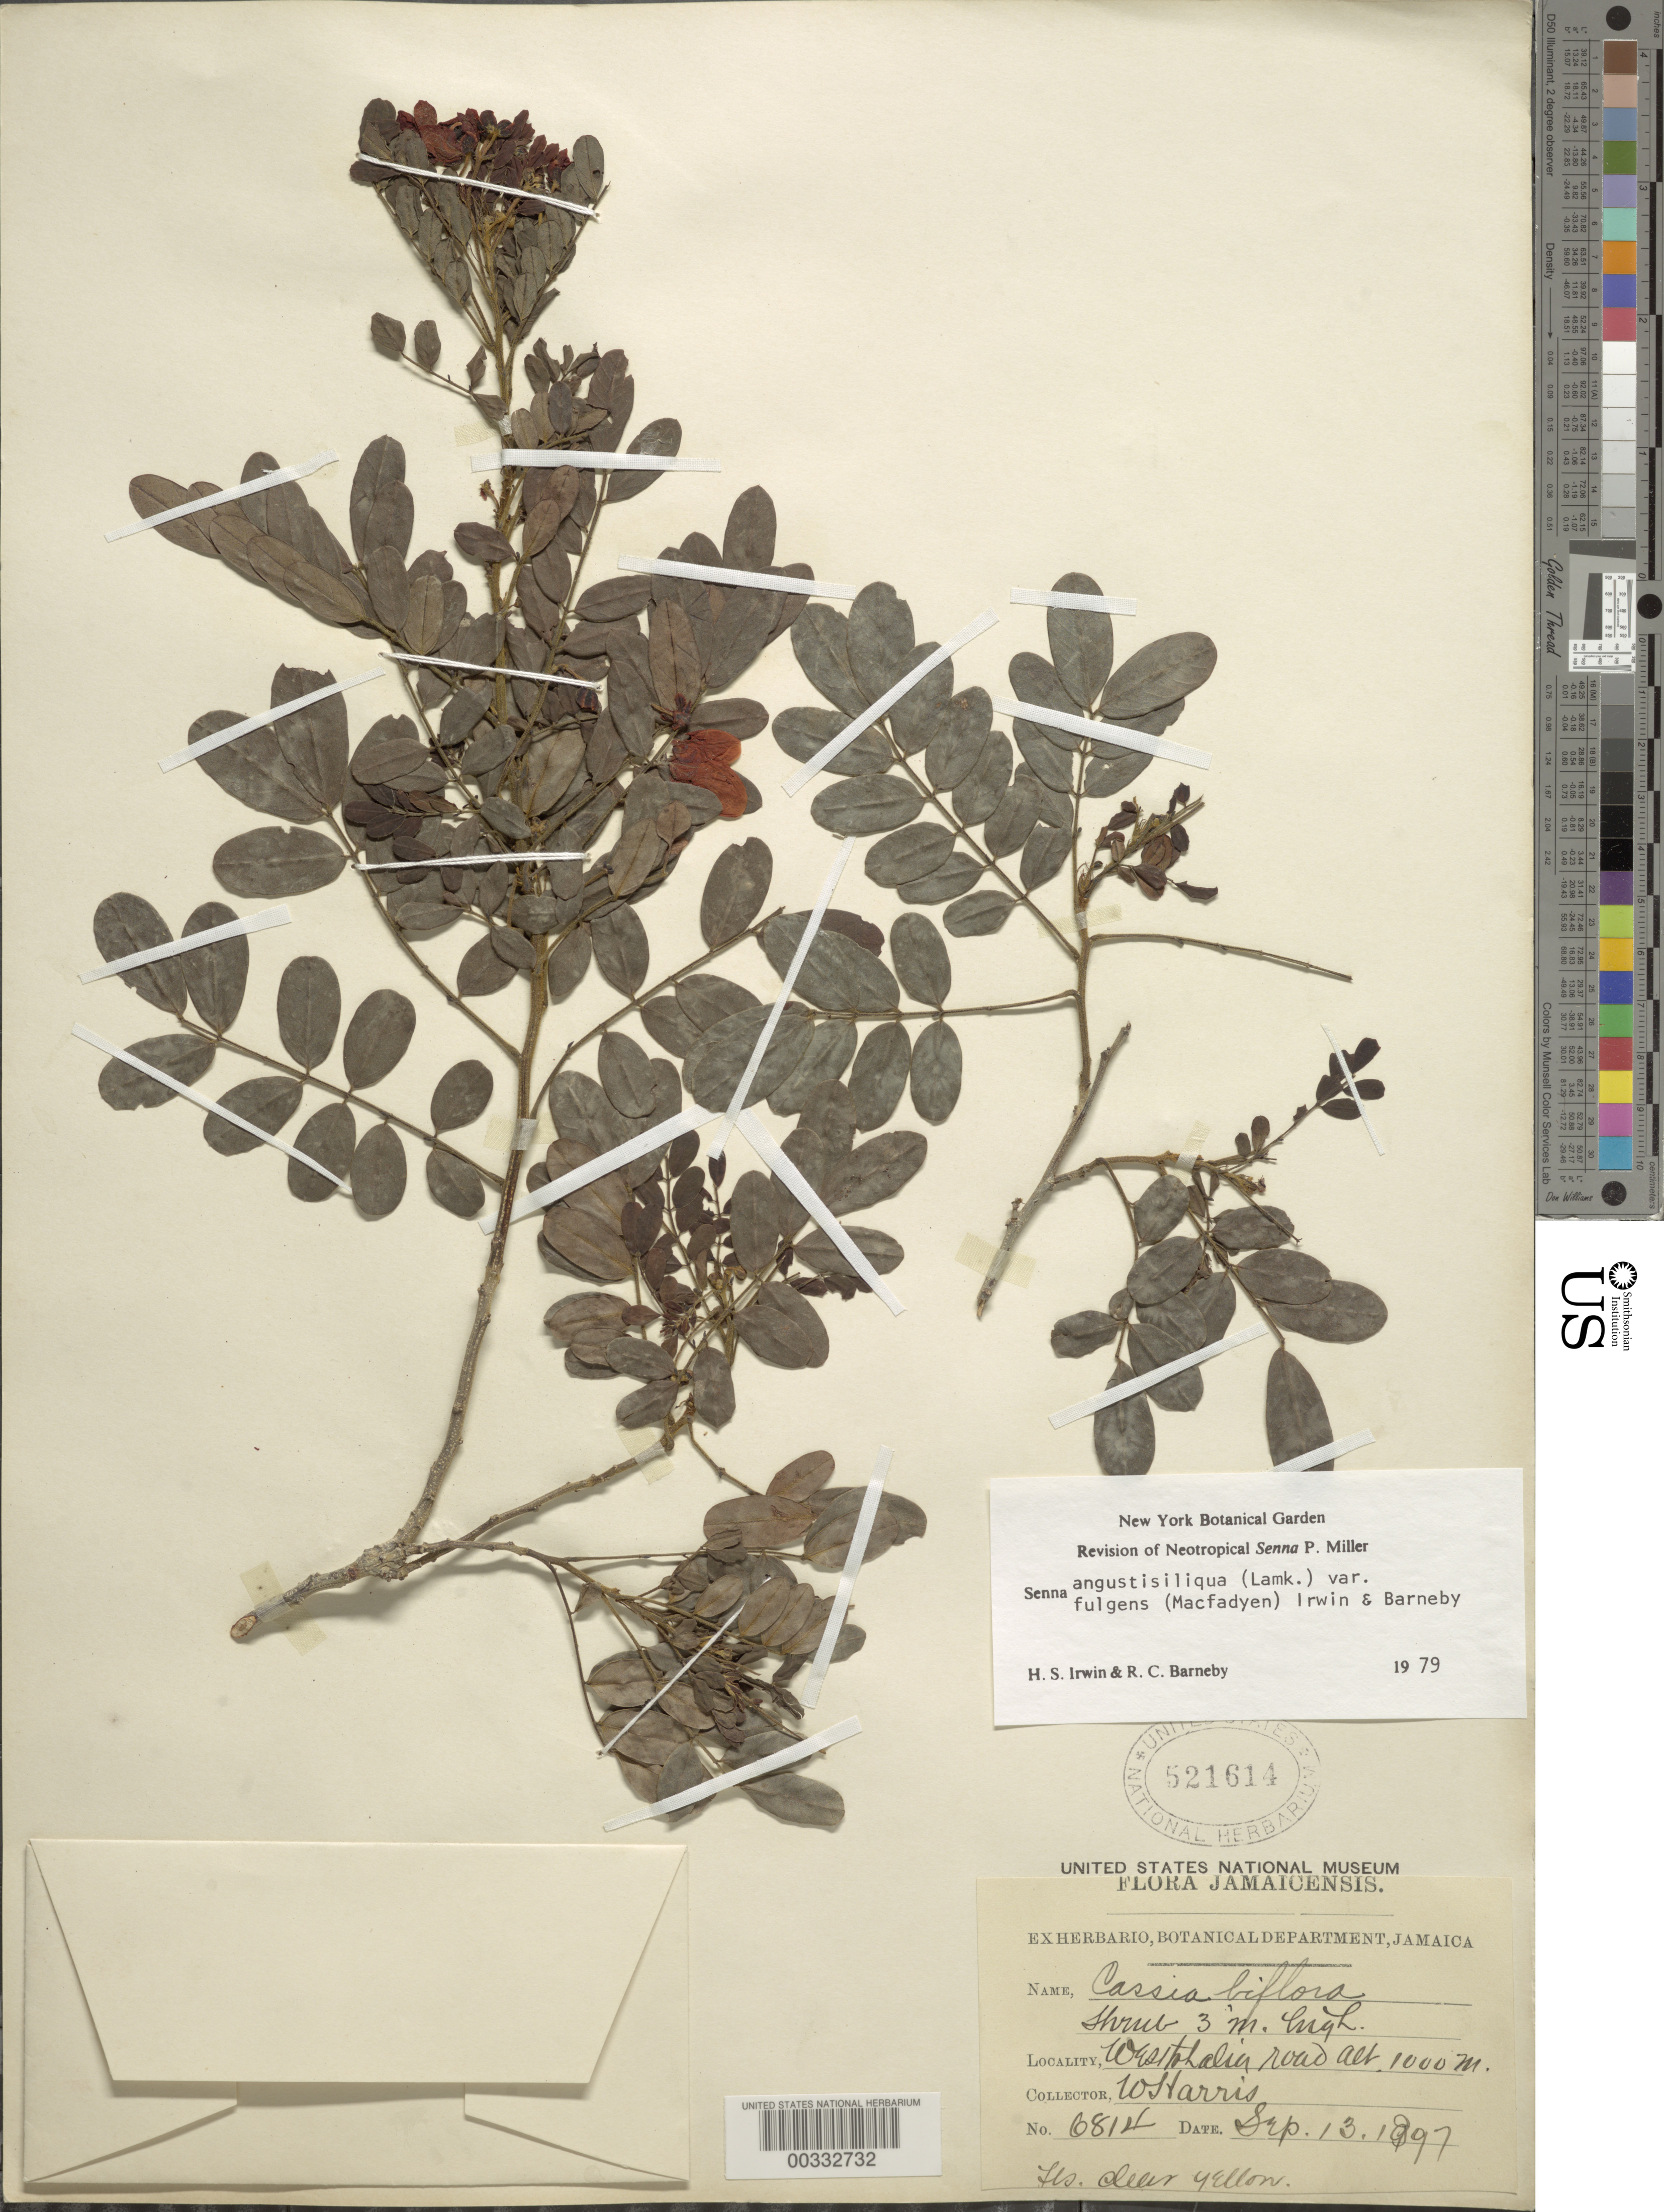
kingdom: Plantae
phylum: Tracheophyta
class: Magnoliopsida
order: Fabales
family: Fabaceae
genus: Senna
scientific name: Senna angustisiliqua var. fulgens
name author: (Macfad.) H.S. Irwin & Barneby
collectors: W. H. Harris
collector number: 6814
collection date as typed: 13 Sep 1897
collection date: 1897-09-13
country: Jamaica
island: Greater Antilles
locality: Wesitohalia road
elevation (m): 1000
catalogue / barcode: US 521614